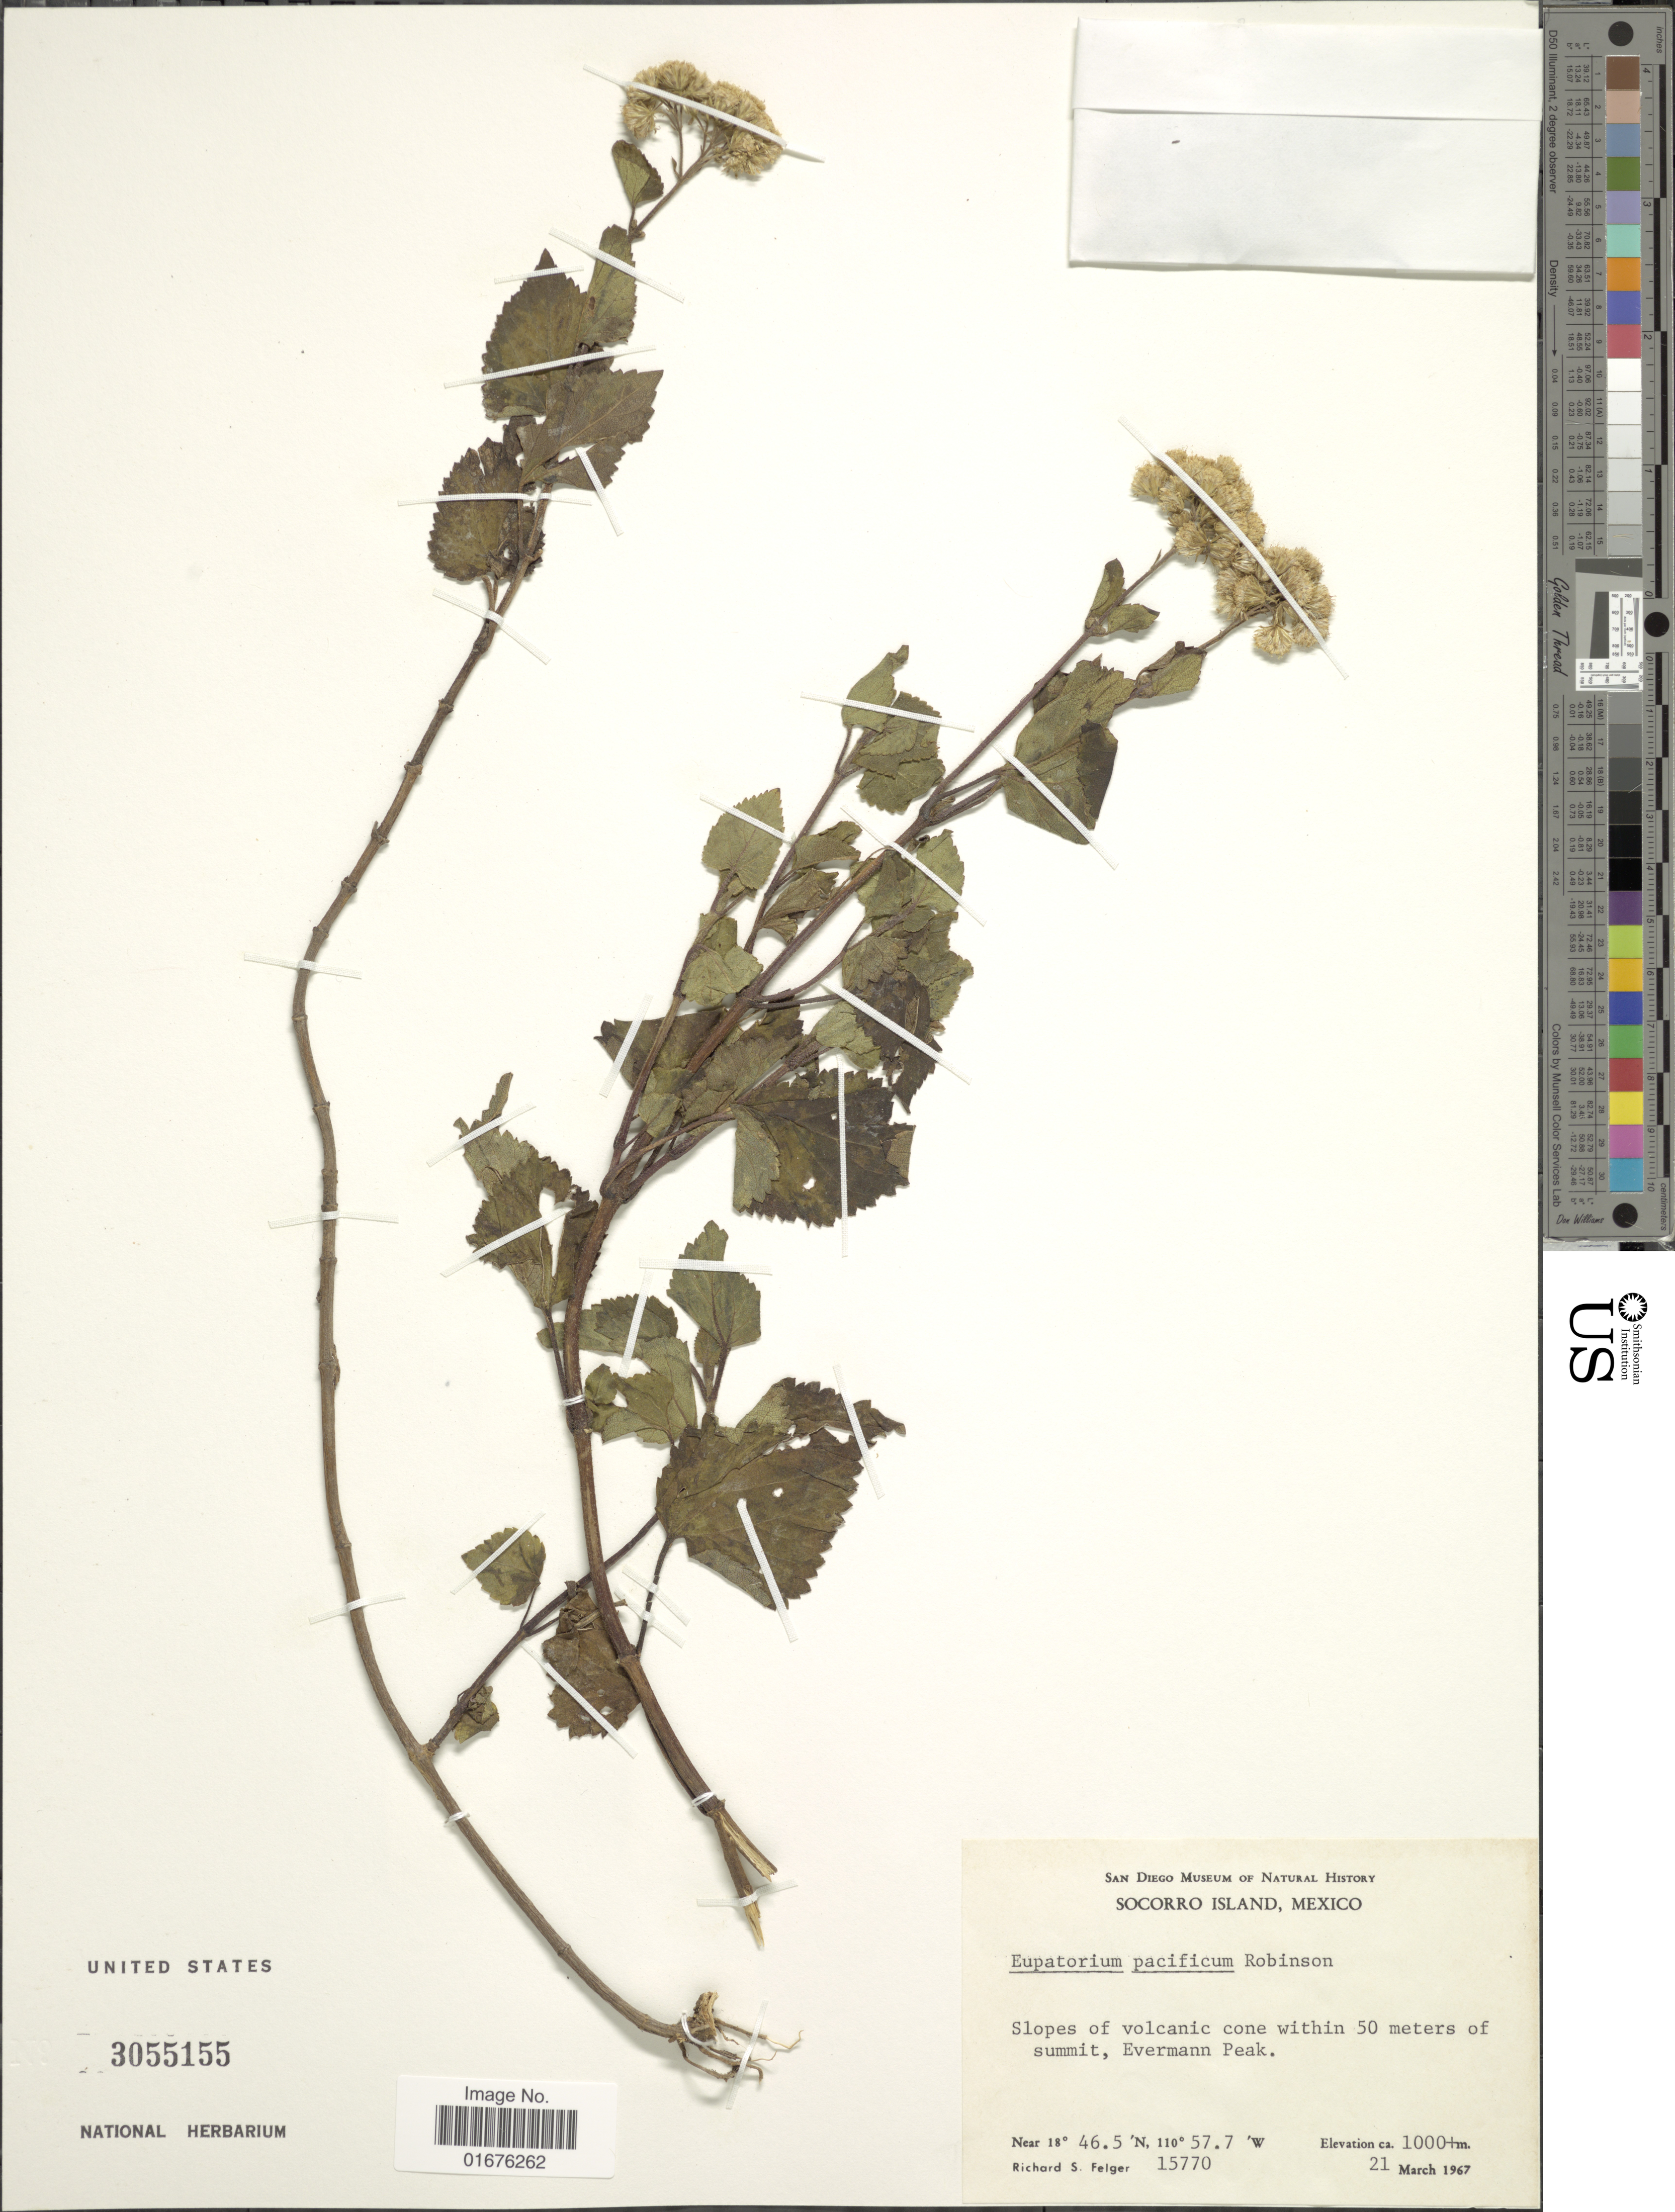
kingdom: Plantae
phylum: Tracheophyta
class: Magnoliopsida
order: Asterales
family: Asteraceae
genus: Ageratina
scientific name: Ageratina pacifica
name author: (B.L. Rob.) R.M. King & H. Rob.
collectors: R. S. Felger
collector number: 15770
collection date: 1967-03-21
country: Mexico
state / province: Colima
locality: Socorro Islands, slopes of volcanic cone within 50 meters of summit, Evermann Peak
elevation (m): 1000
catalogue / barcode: US 3055155